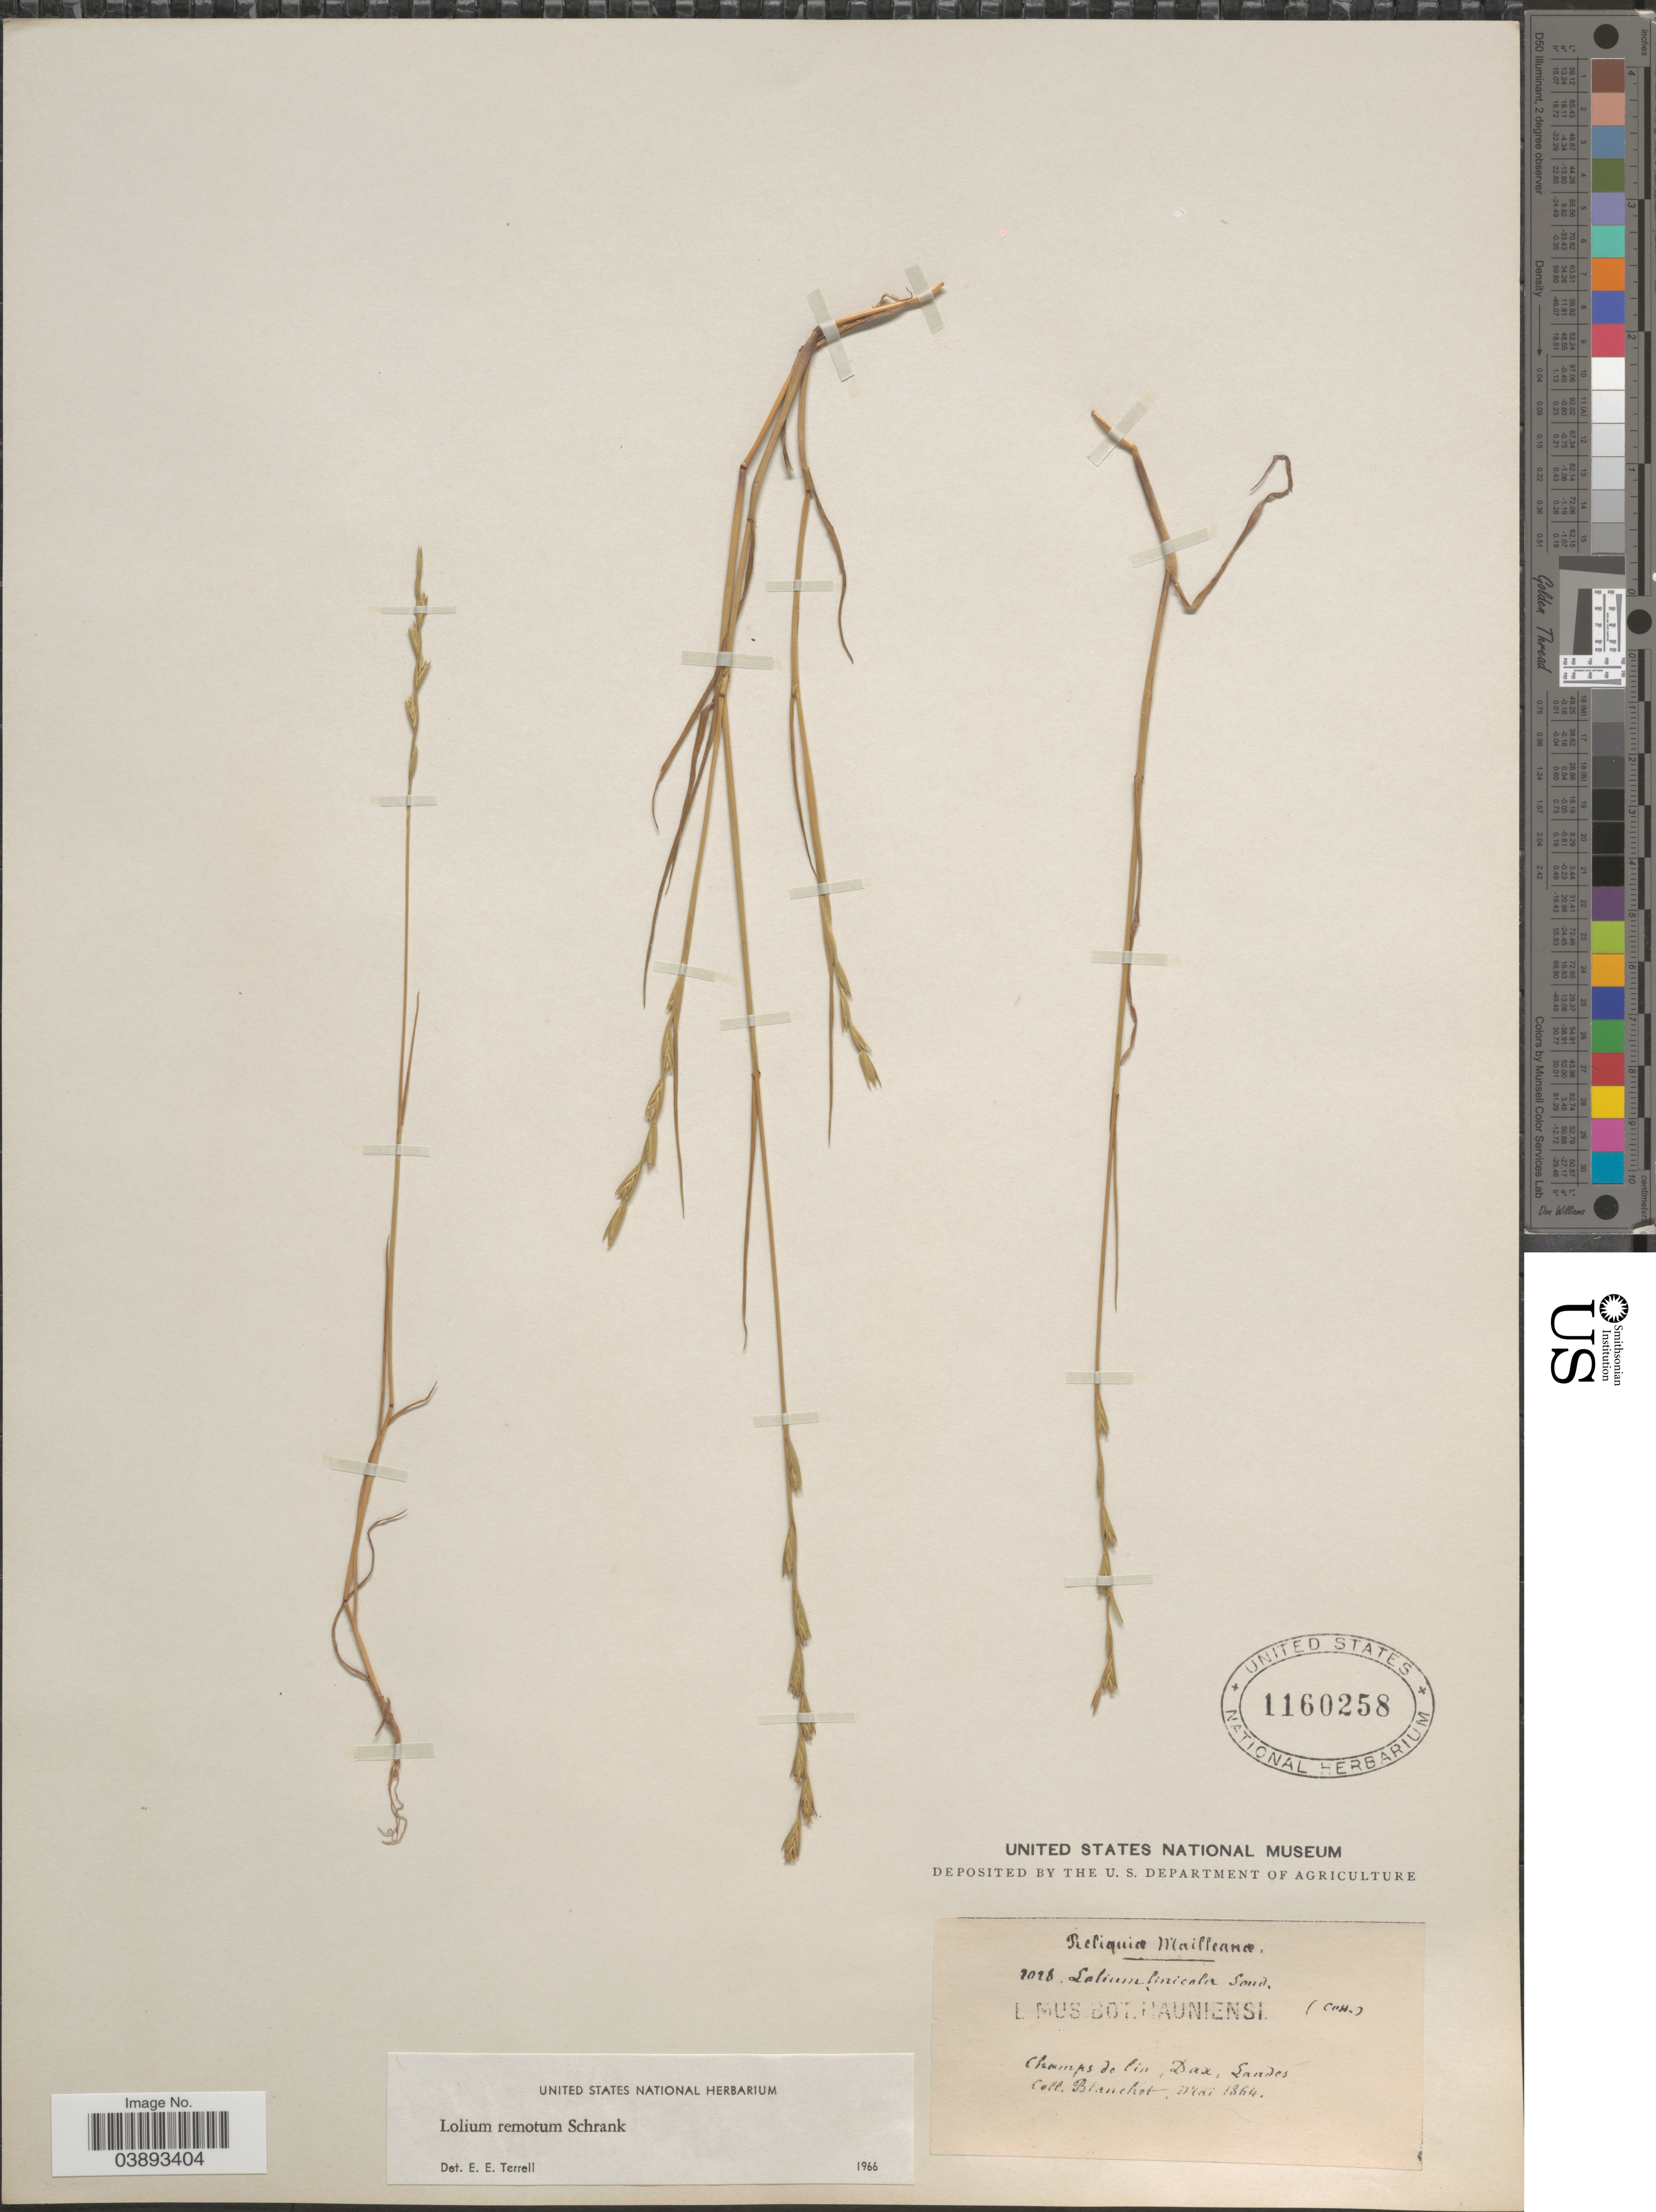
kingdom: Plantae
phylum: Tracheophyta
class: Liliopsida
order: Poales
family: Poaceae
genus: Lolium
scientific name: Lolium remotum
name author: Schrank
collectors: -. Blanchet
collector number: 2028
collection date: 1864-05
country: France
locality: Champs de lin, Dax, Landes.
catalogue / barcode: US 1160258